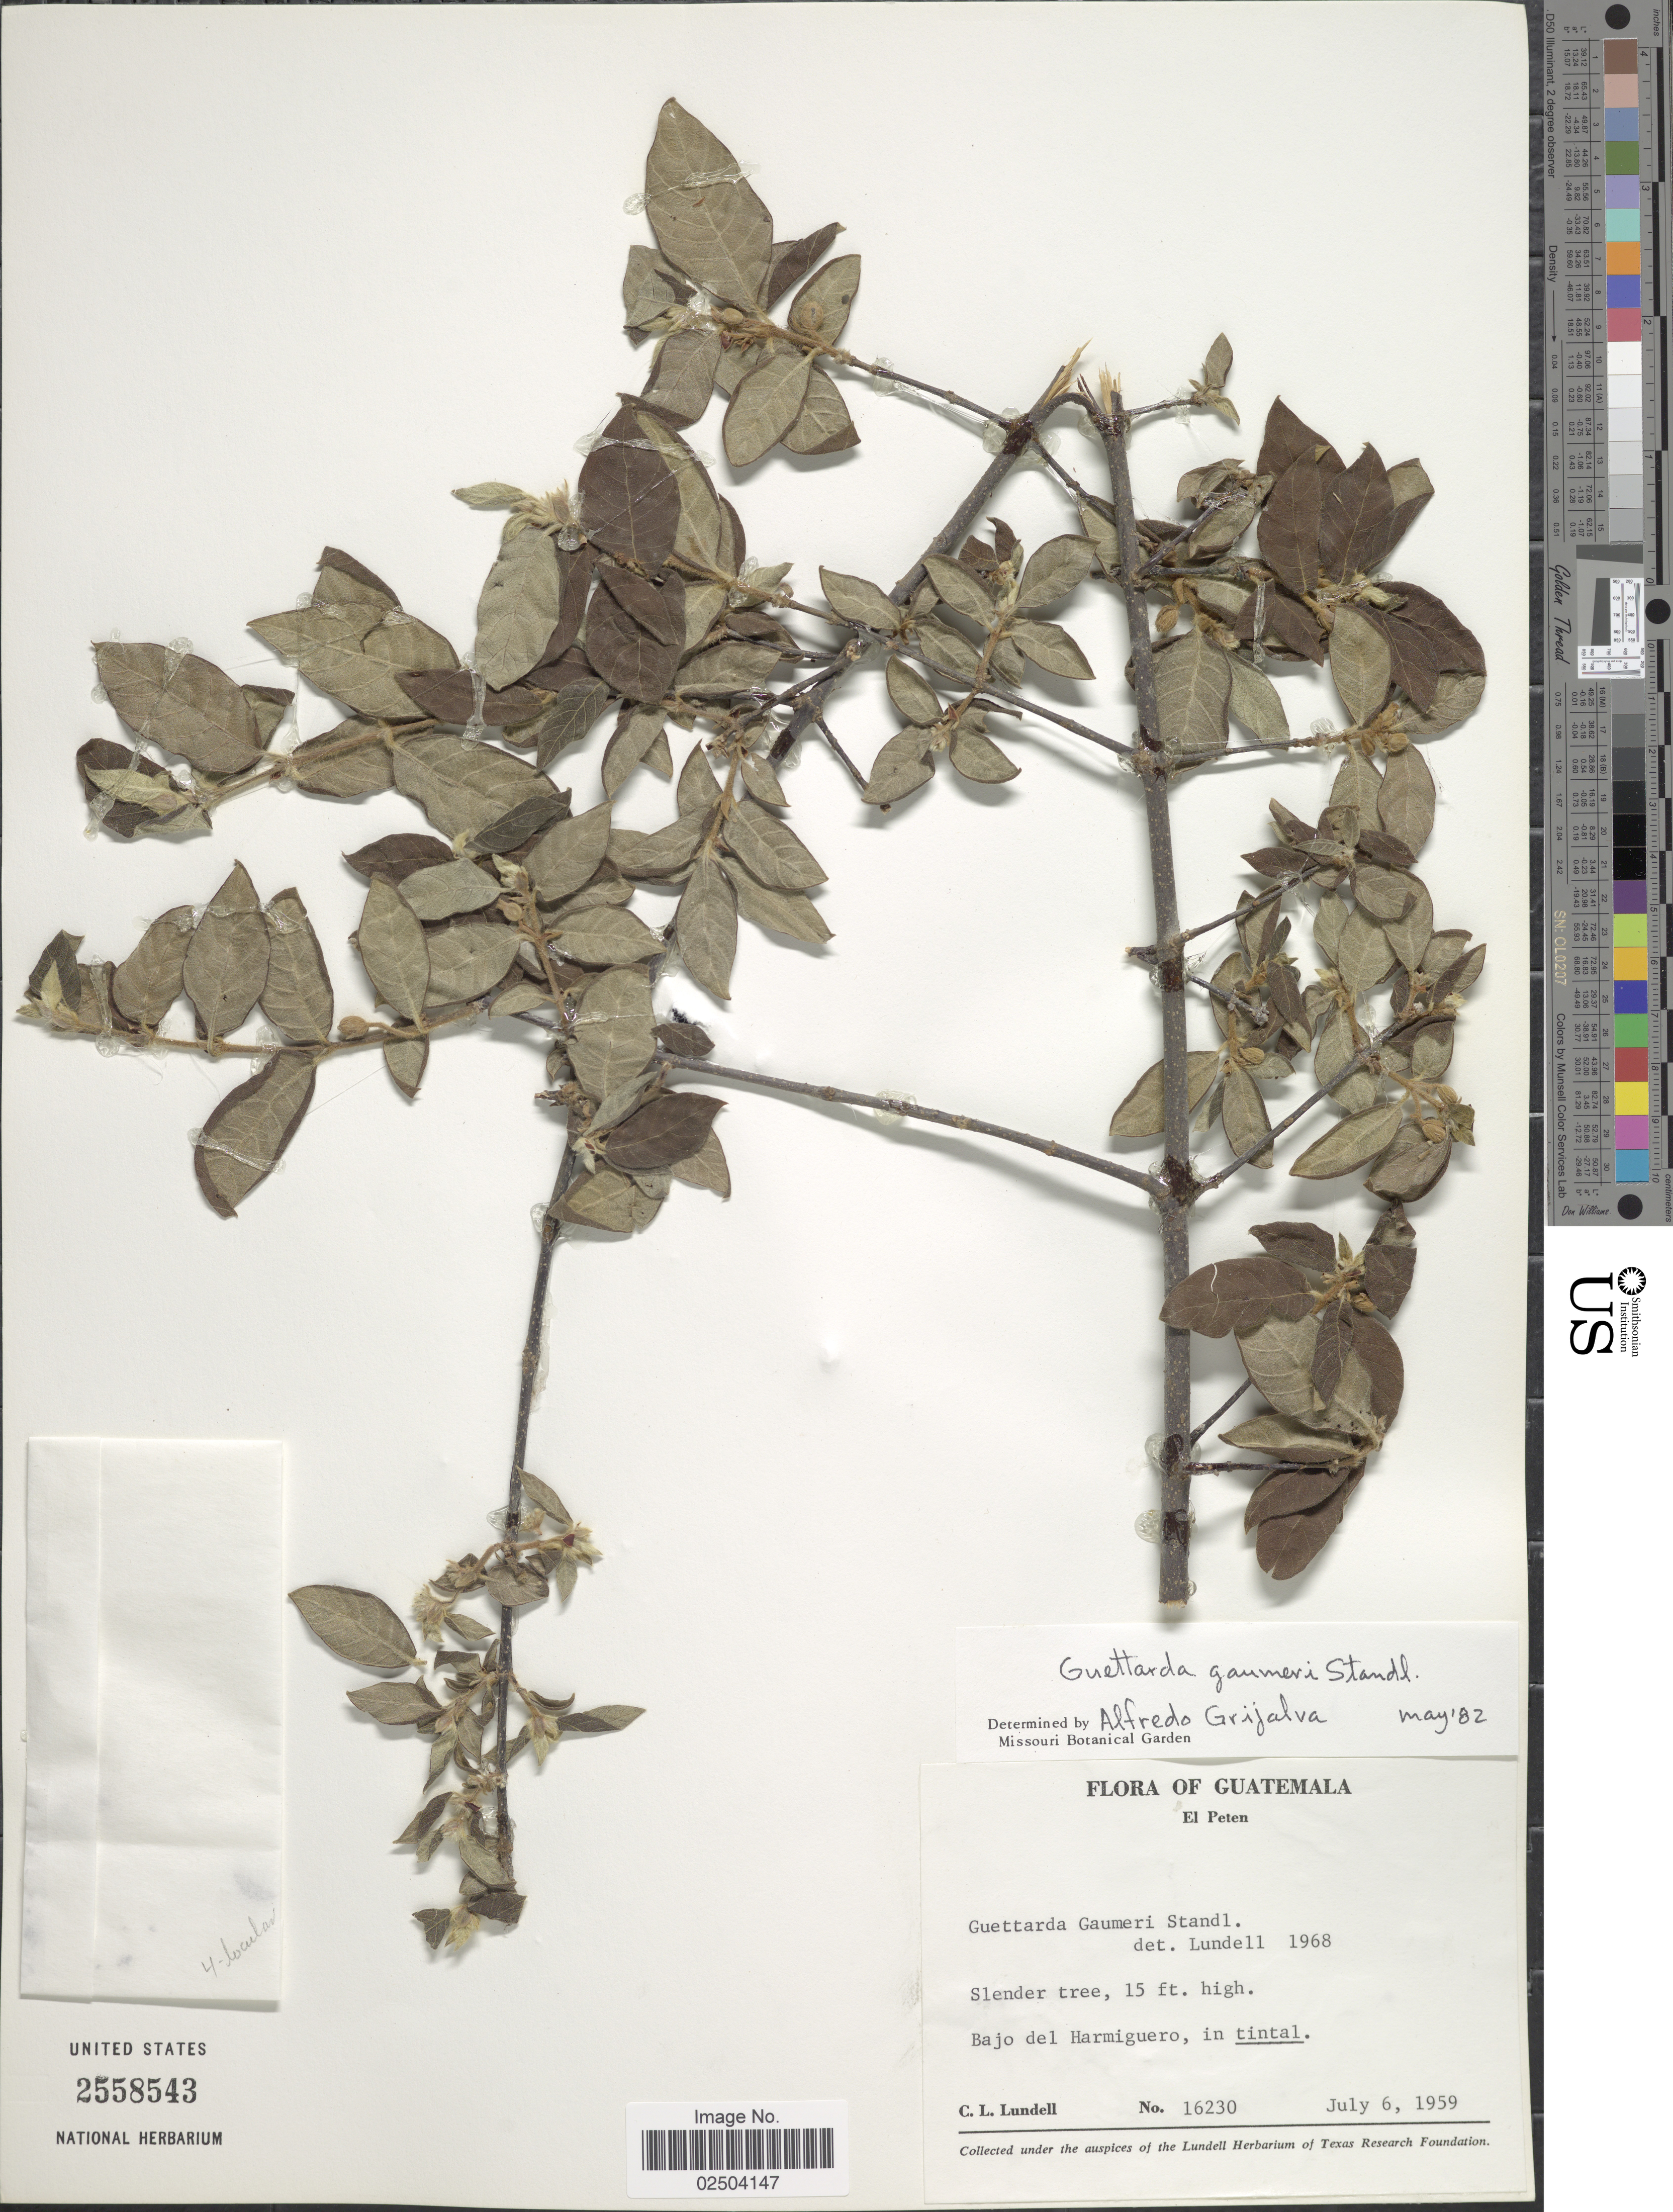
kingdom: Plantae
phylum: Tracheophyta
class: Magnoliopsida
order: Gentianales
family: Rubiaceae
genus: Guettarda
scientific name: Guettarda gaumeri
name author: Standl.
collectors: C. L. Lundell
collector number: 16230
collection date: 1959-07-06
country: Guatemala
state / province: El Petén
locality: Bajo del Harmiguero, in tintal.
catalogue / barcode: US 2558543